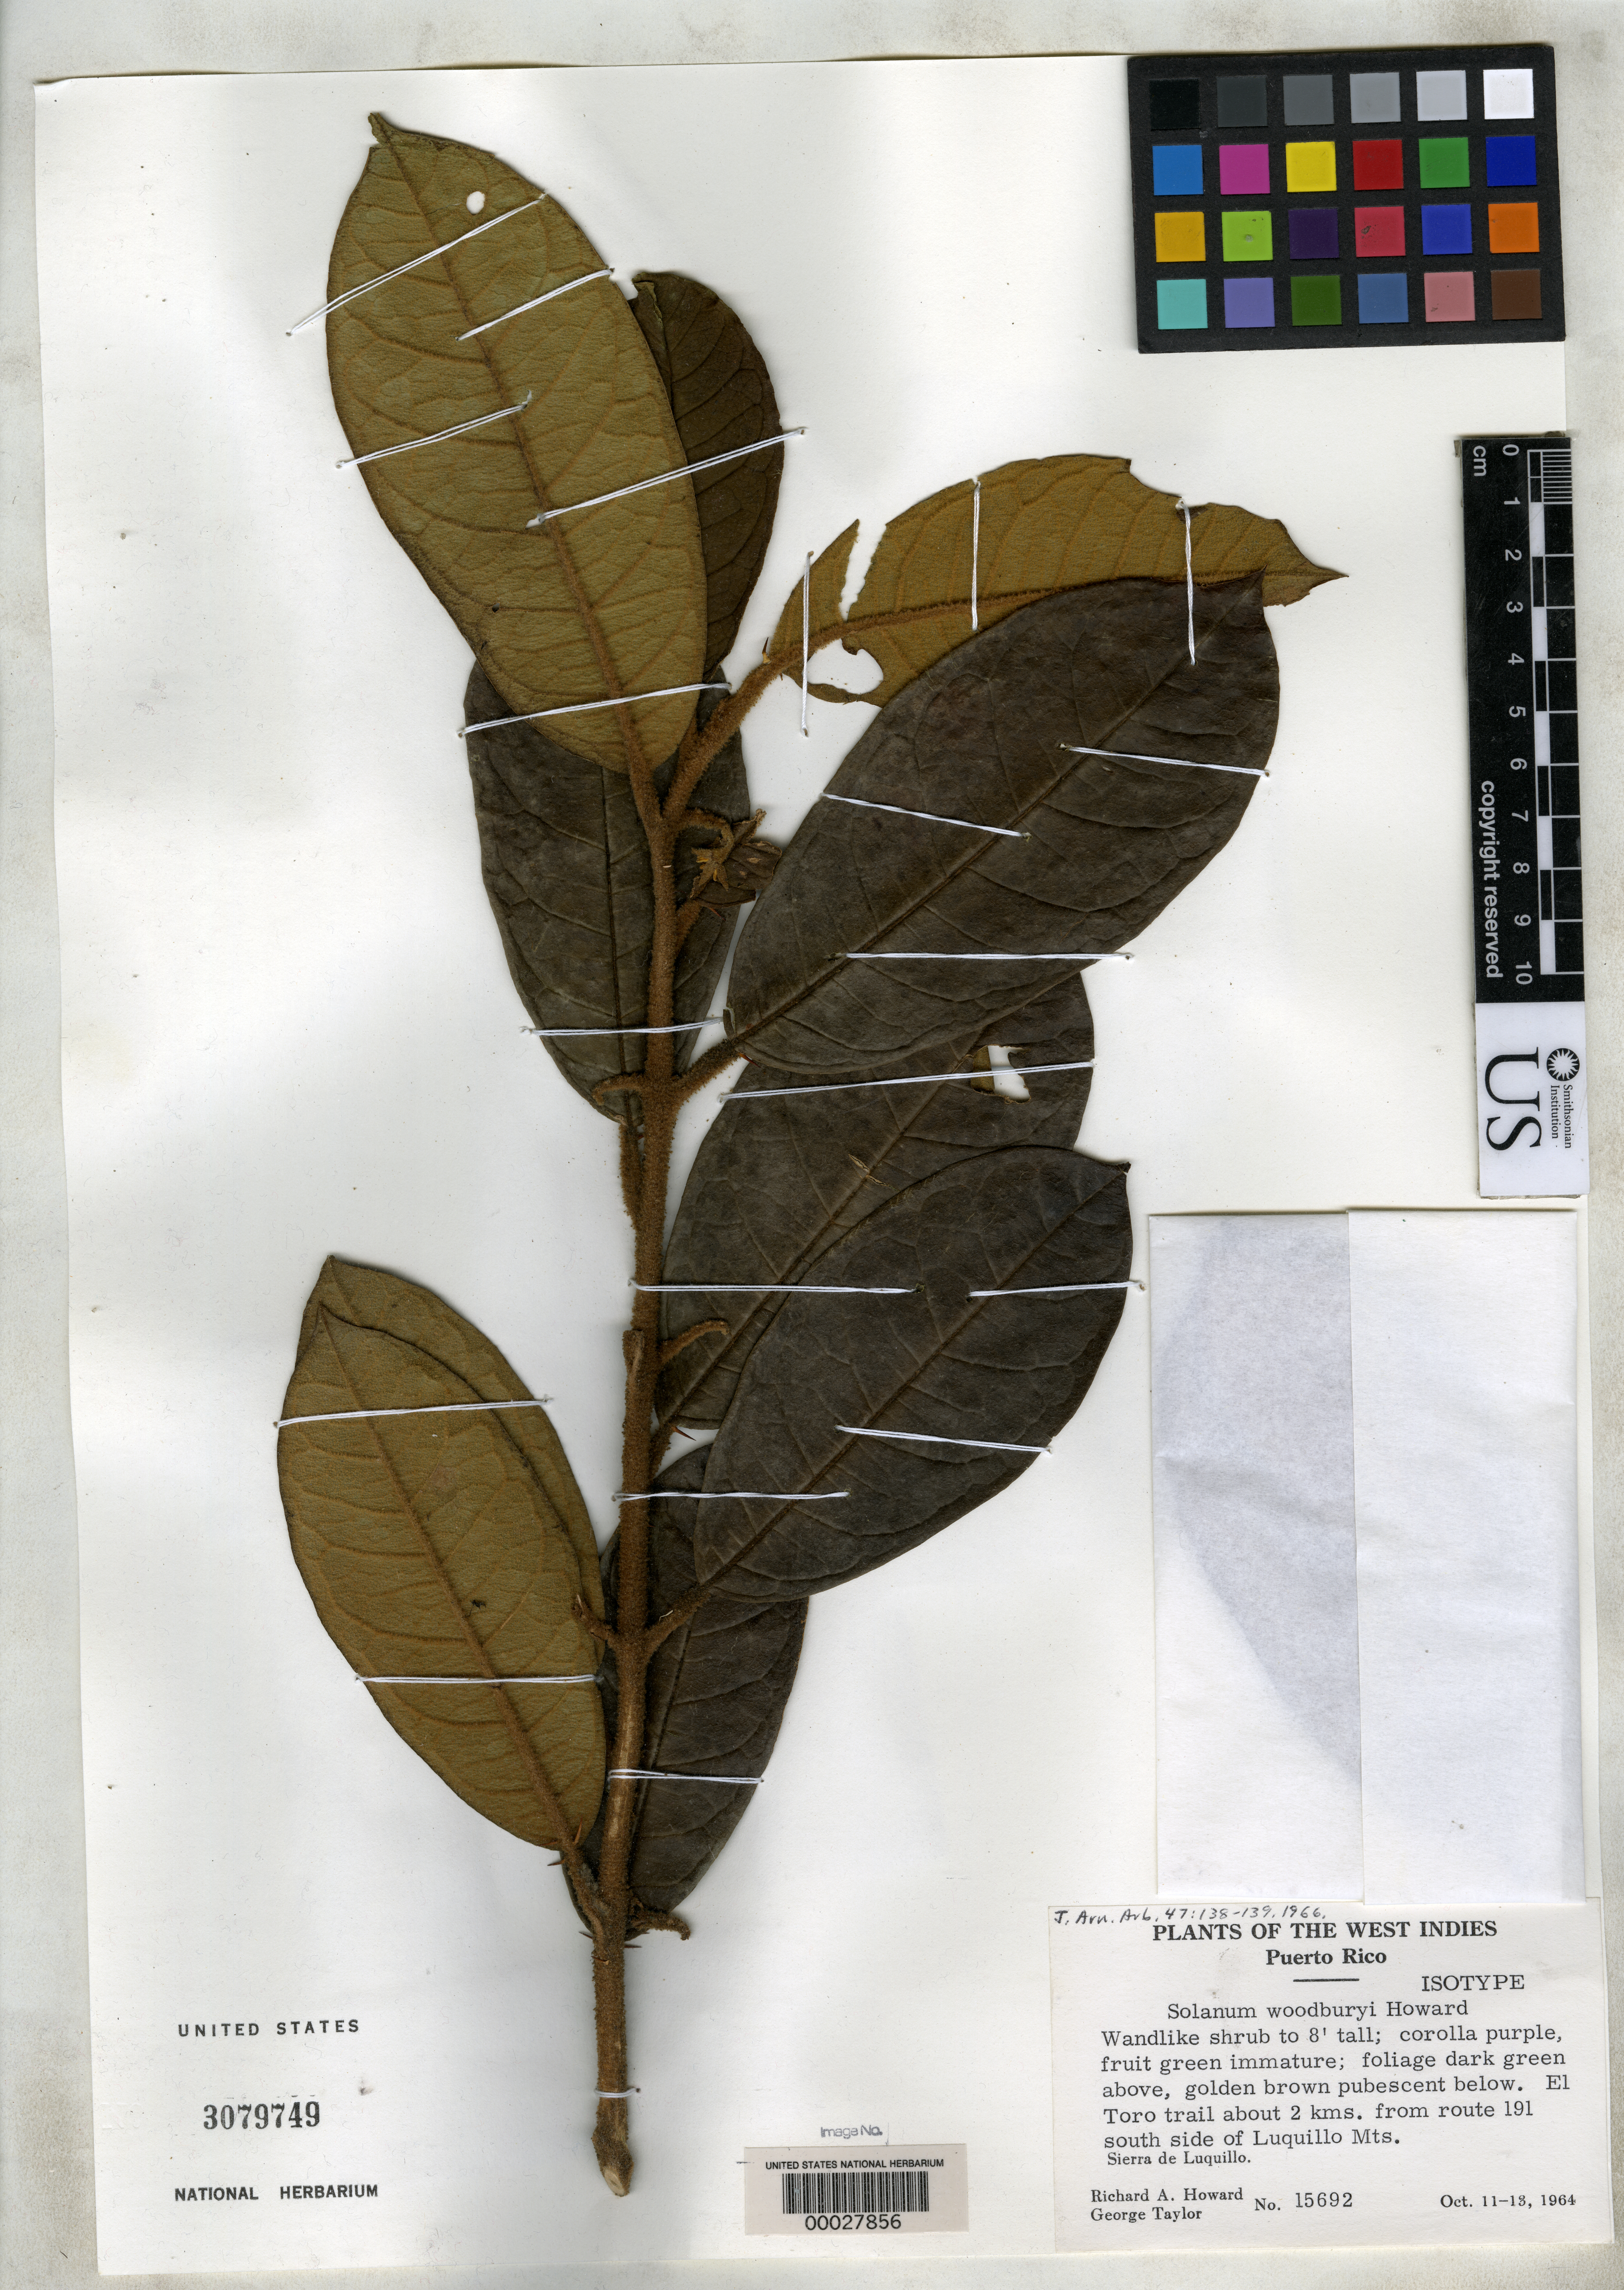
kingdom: Plantae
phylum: Tracheophyta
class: Magnoliopsida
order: Solanales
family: Solanaceae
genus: Solanum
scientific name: Solanum woodburyi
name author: R.A. Howard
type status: Isotype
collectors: R. A. Howard & G. Taylor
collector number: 15692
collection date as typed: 11 Oct 1964 to 13 Oct 1964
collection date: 1964-10-11/1964-10-13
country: Puerto Rico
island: Greater Antilles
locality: S side of Luquillo Mts. El Toro trail 2km from Rt 191.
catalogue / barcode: US 3079749